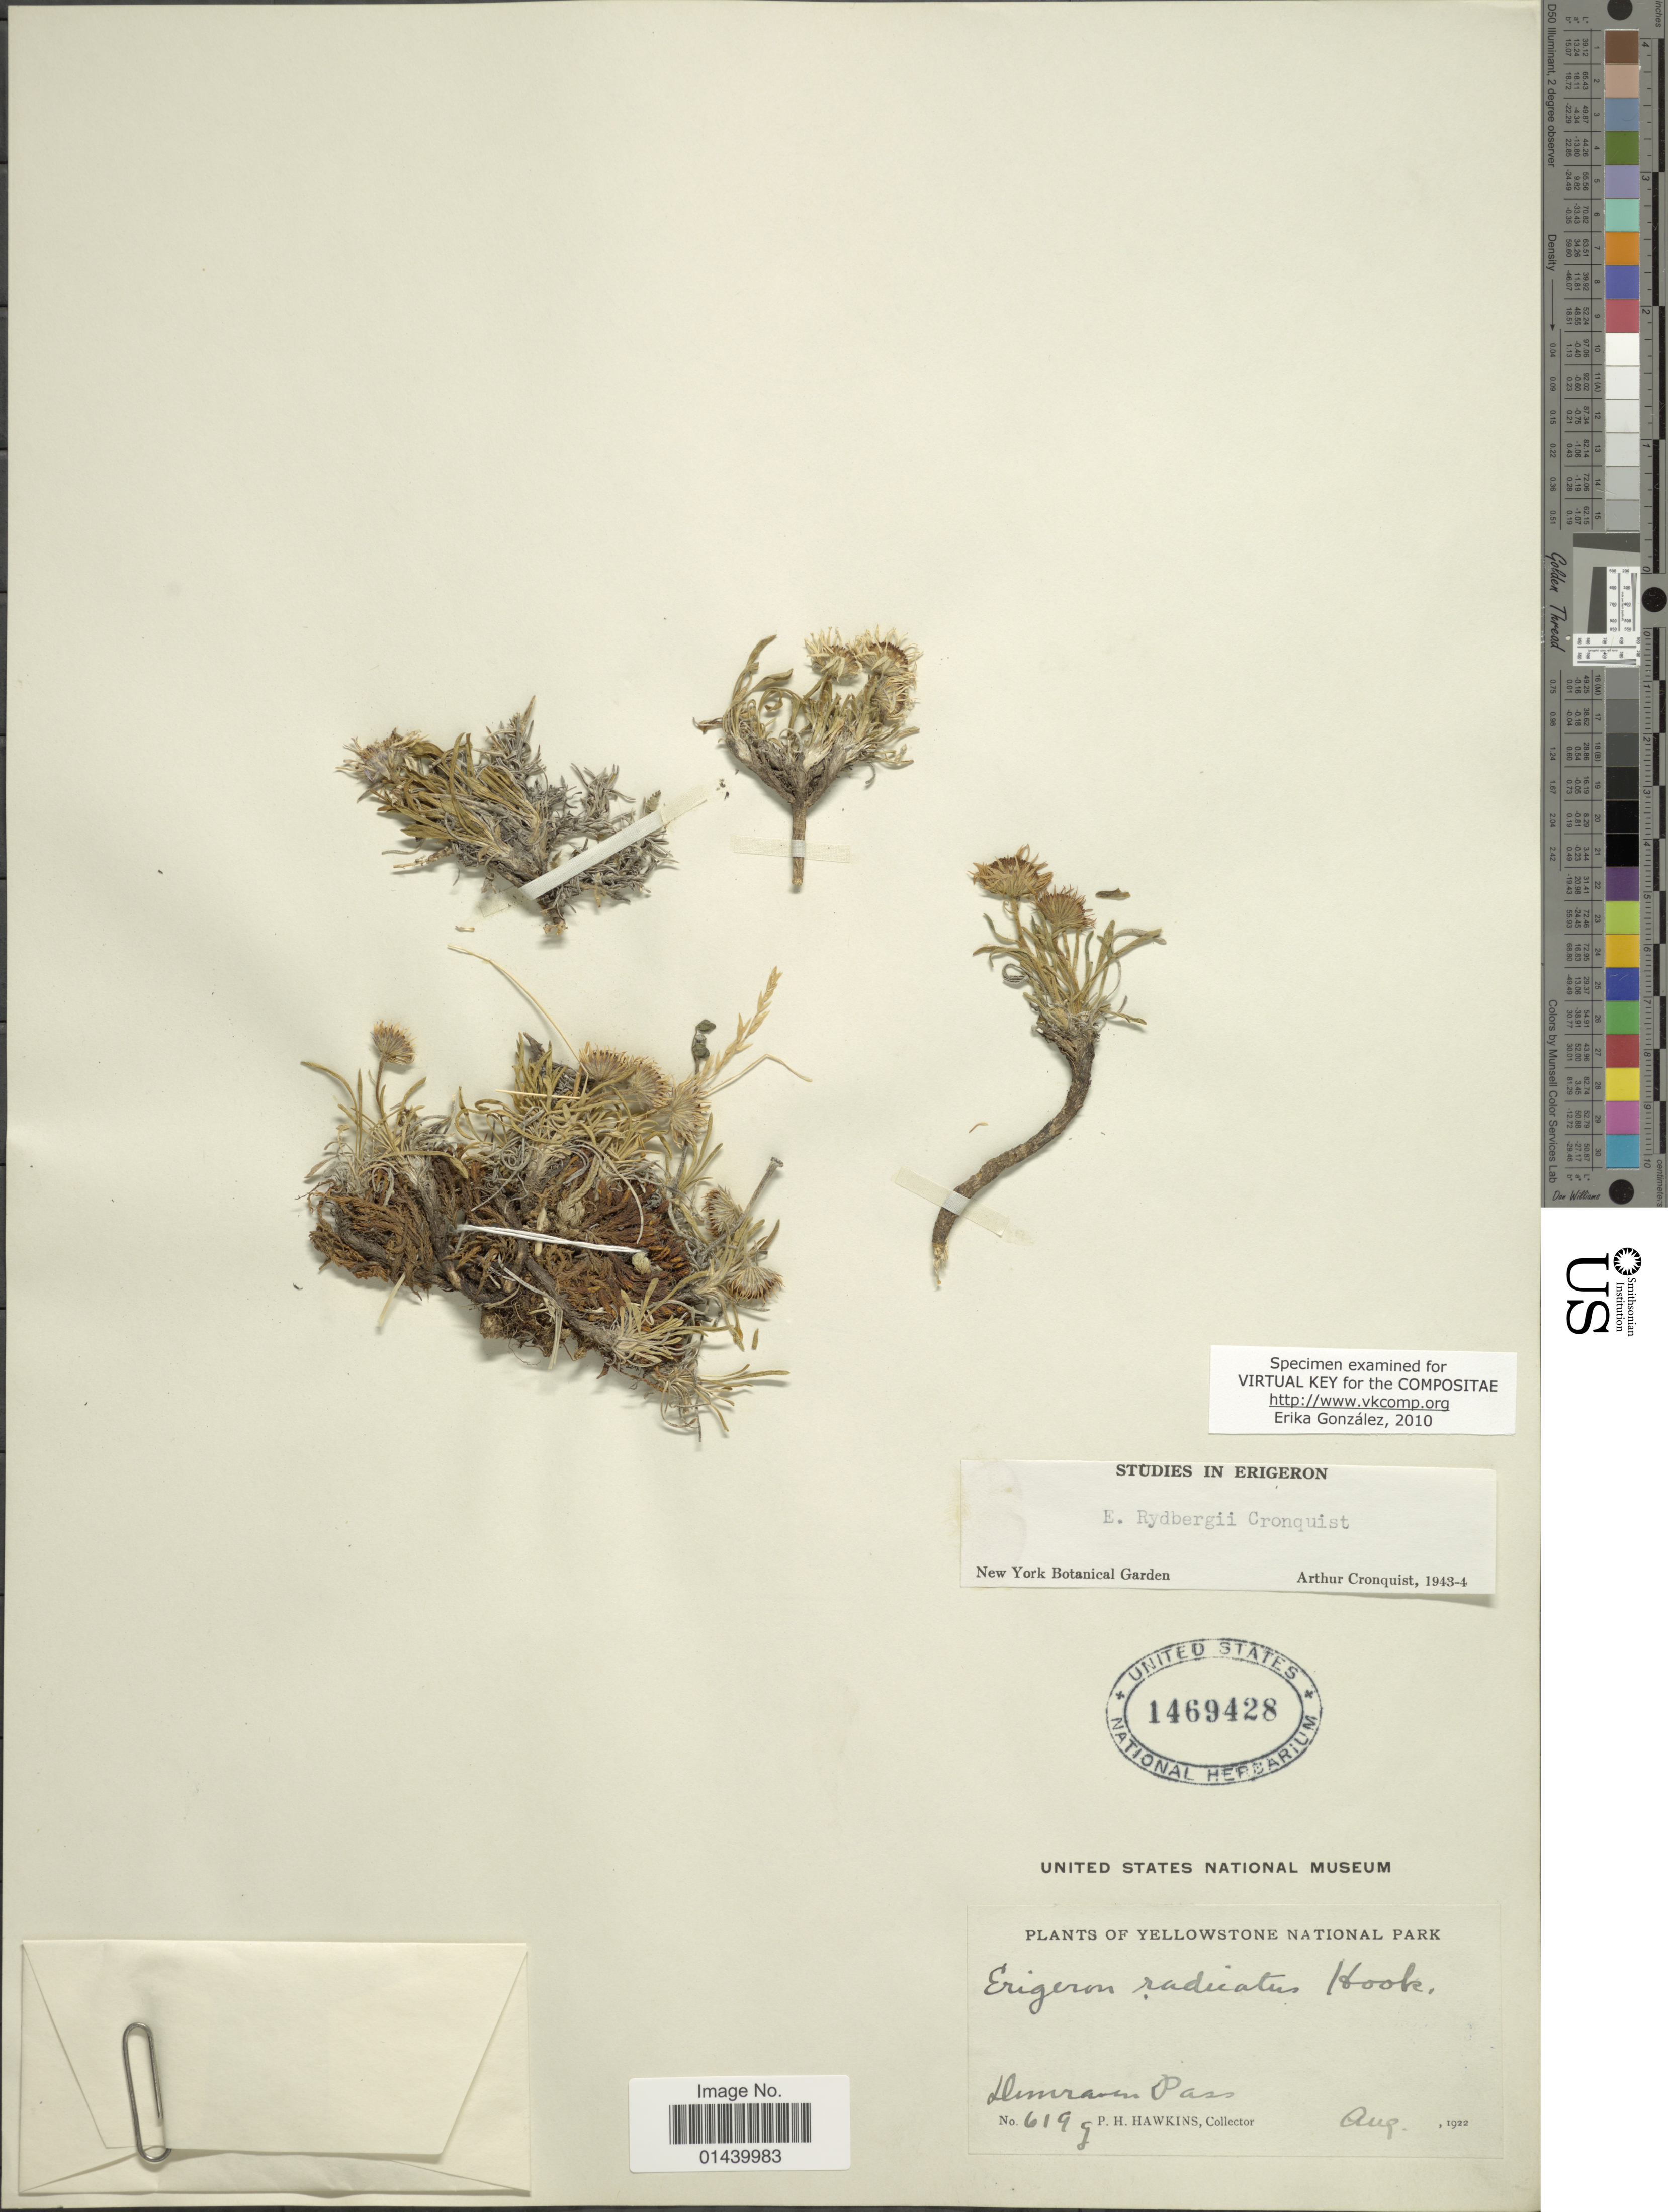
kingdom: Plantae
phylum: Tracheophyta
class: Magnoliopsida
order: Asterales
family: Asteraceae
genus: Erigeron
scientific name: Erigeron rydbergii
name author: Cronq.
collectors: P. Hawkins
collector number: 619G*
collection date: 1922-08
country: United States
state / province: Wyoming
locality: Dunraven Pass. Yellowstone National Park.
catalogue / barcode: US 1469428